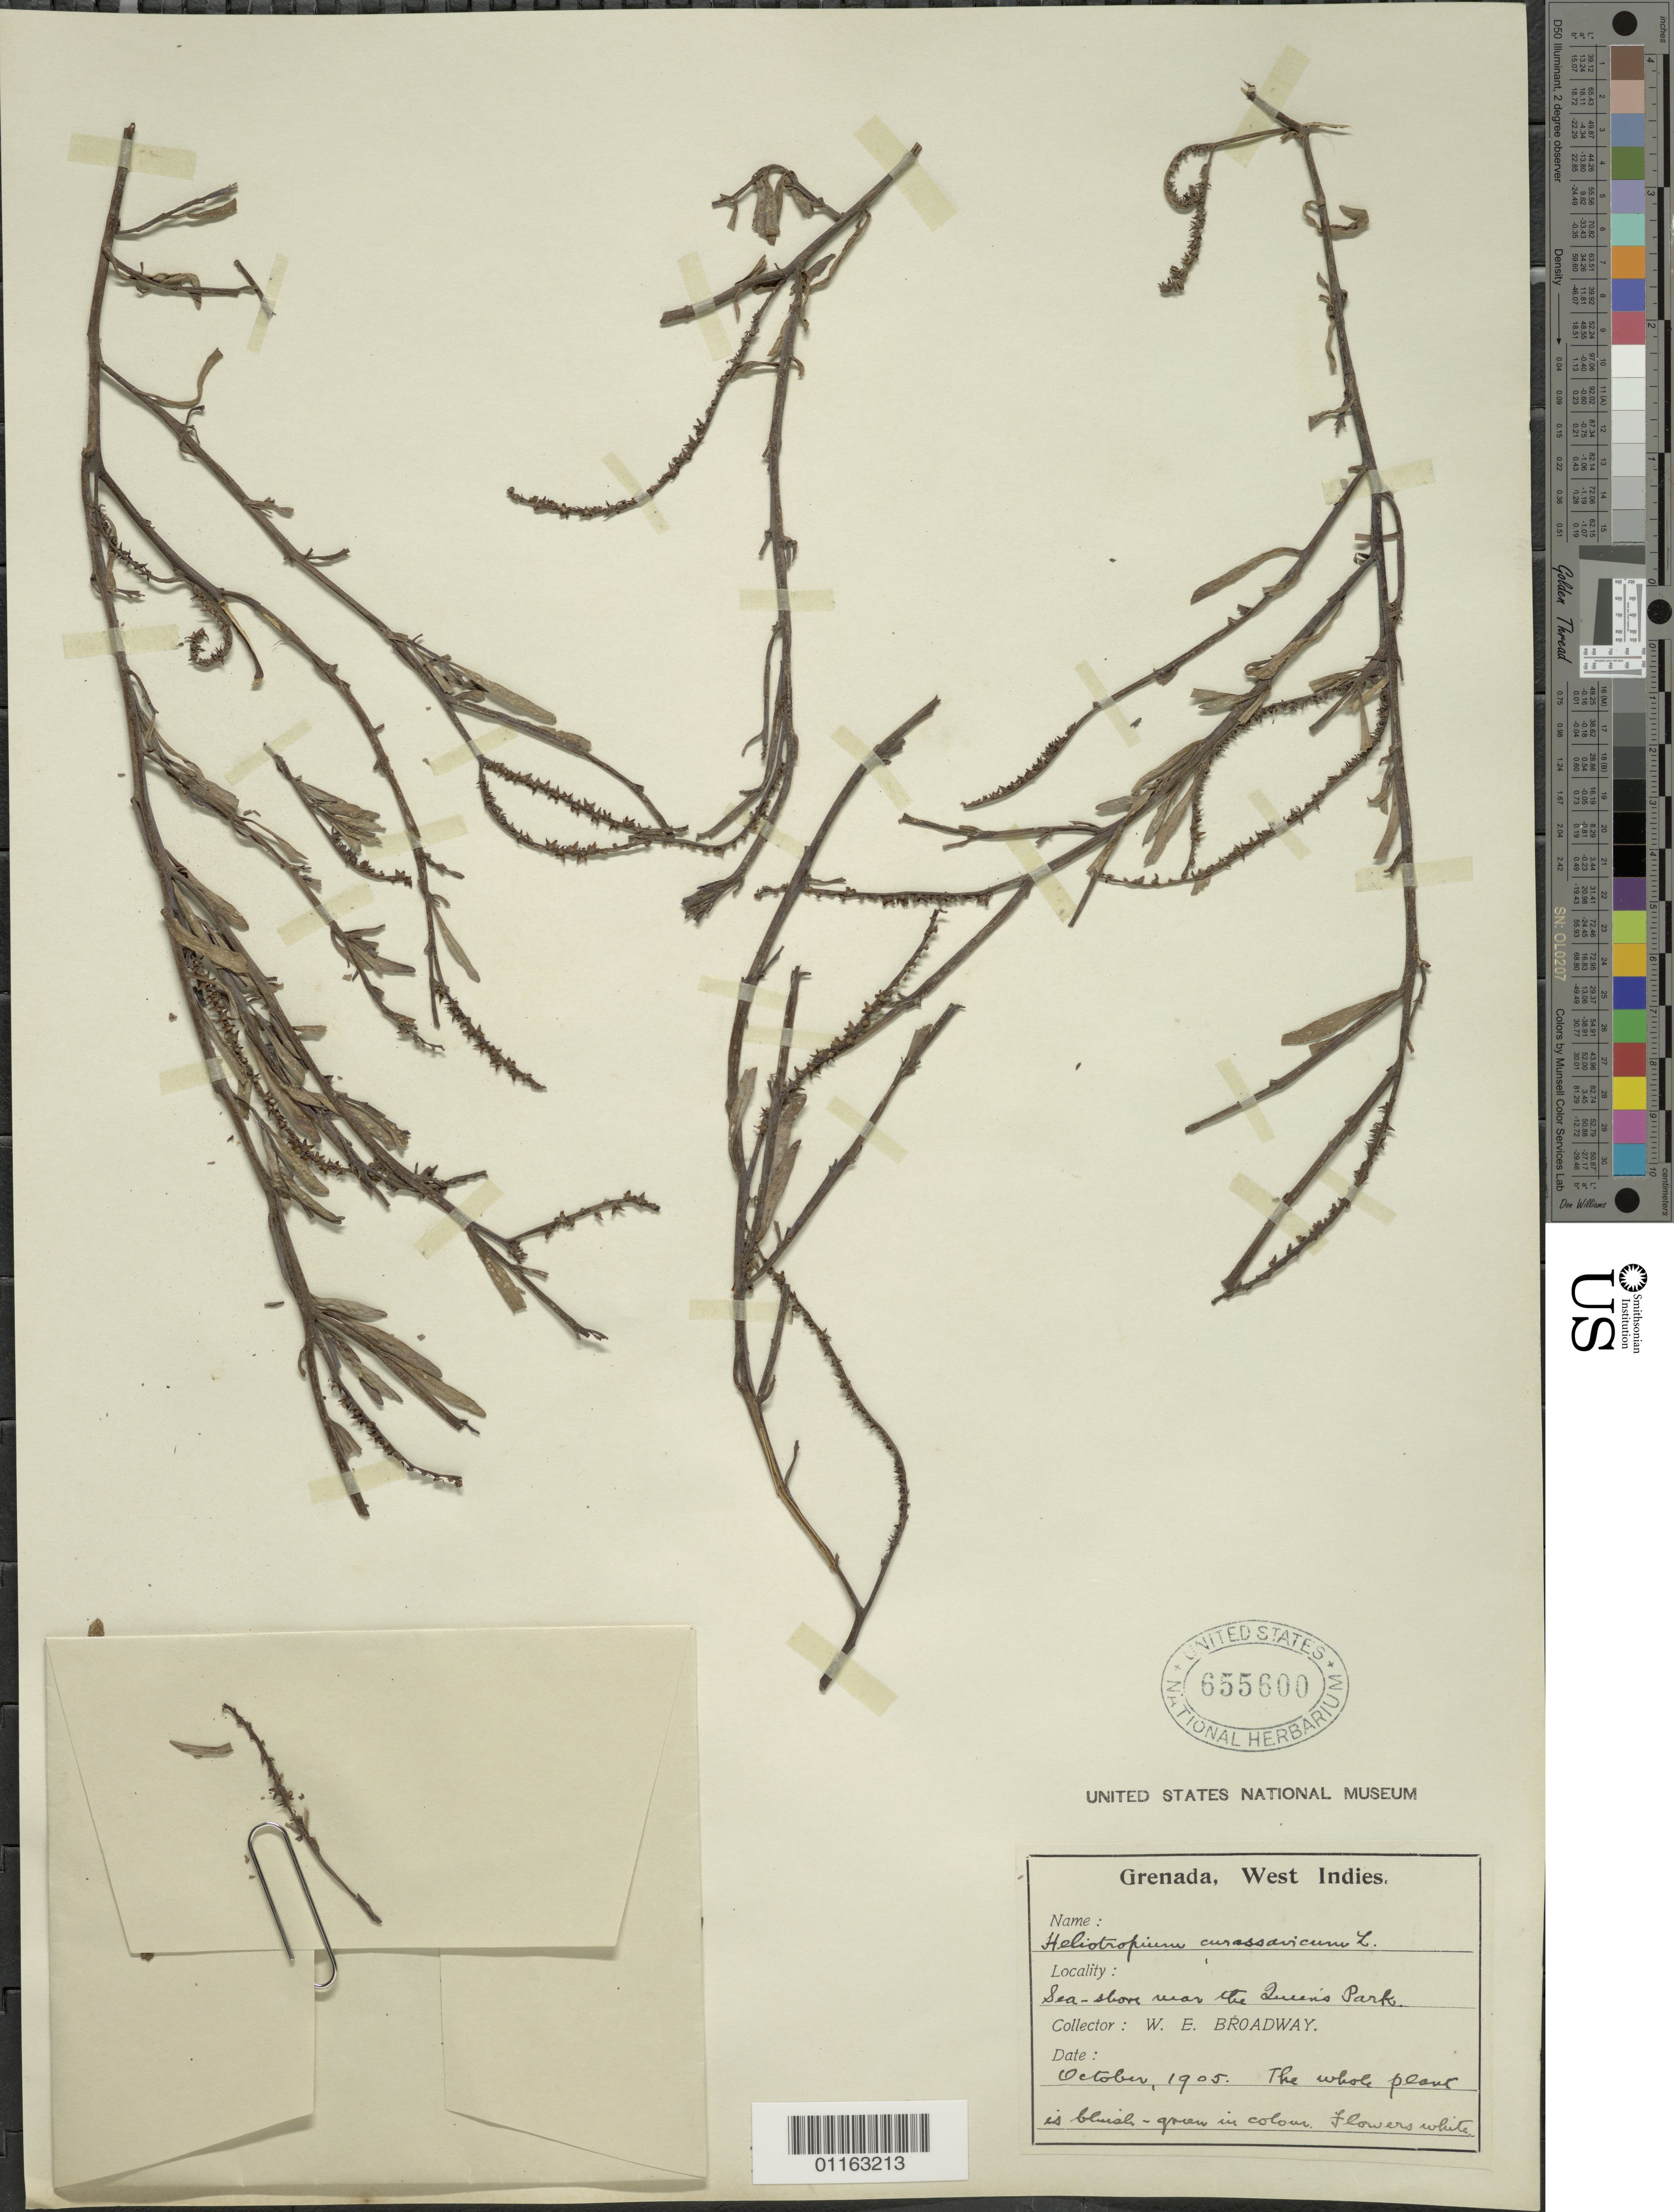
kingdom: Plantae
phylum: Tracheophyta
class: Magnoliopsida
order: Boraginales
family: Heliotropiaceae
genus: Heliotropium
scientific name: Heliotropium curassavicum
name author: L.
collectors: W. E. Broadway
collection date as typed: Oct 1905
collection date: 1905-10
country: Grenada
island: Grenada I.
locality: sea-shore war the Quien's Park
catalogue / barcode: US 655600